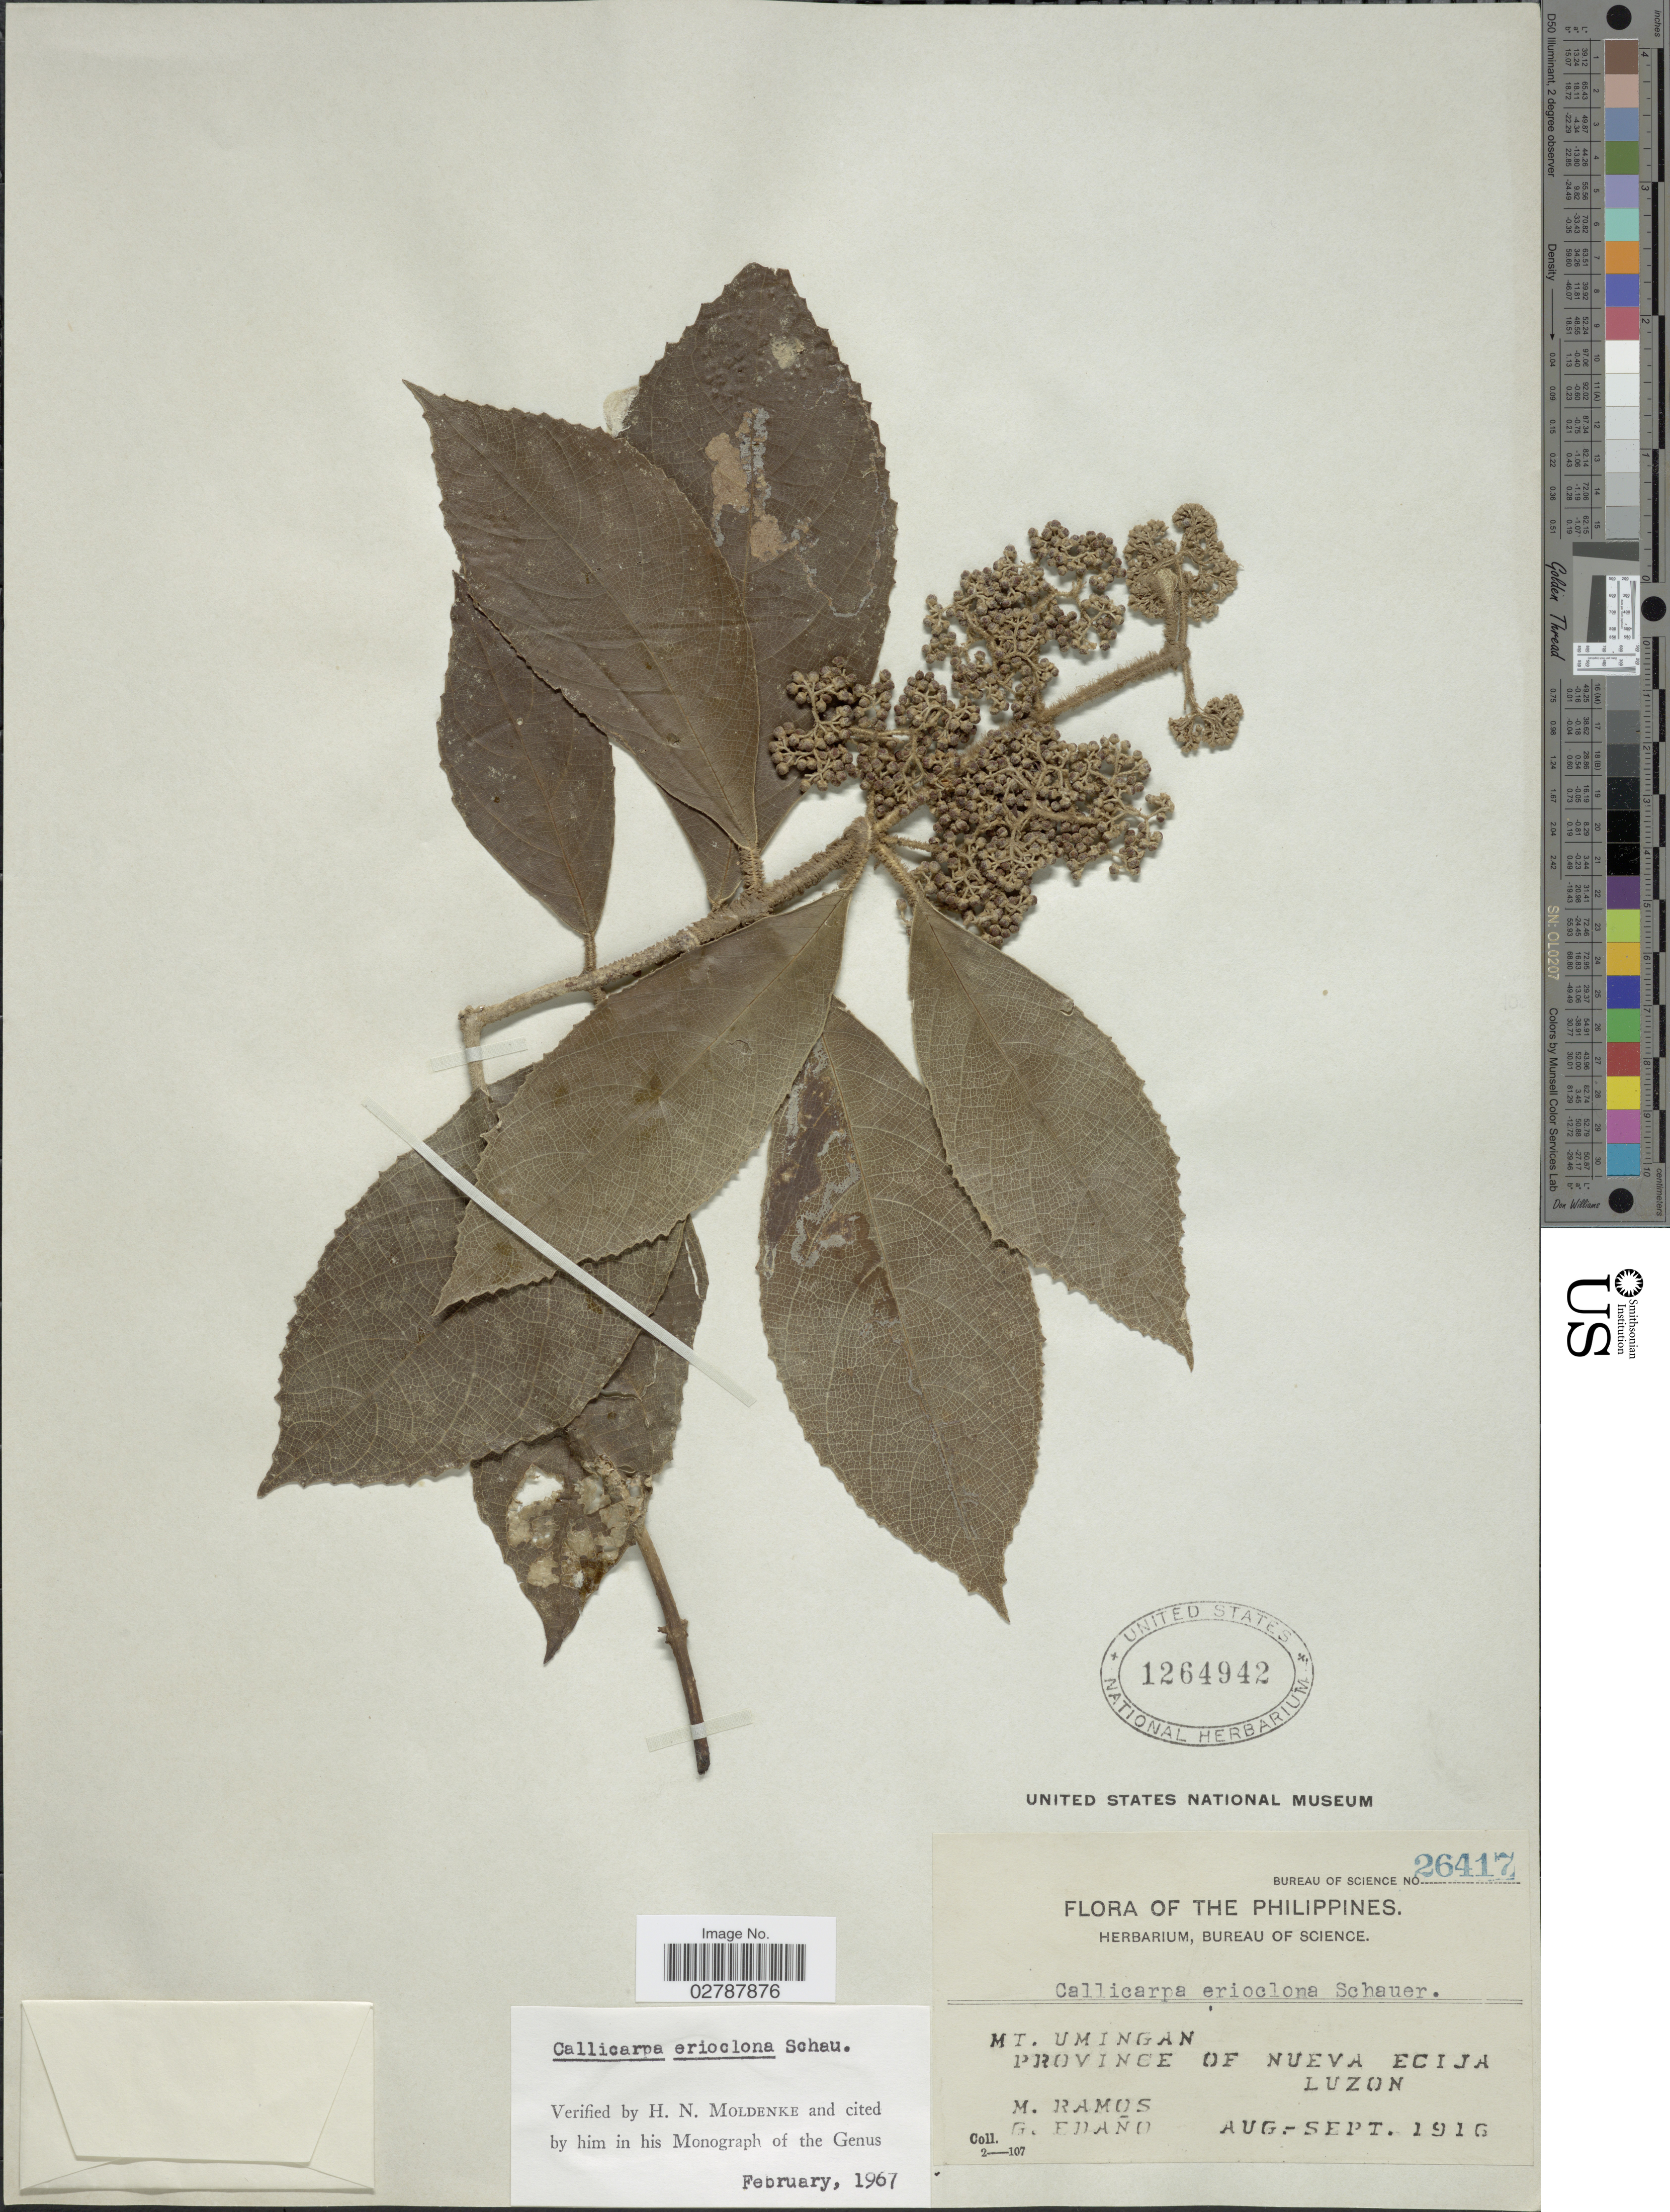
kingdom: Plantae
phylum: Tracheophyta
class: Magnoliopsida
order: Lamiales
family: Lamiaceae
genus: Callicarpa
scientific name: Callicarpa erioclona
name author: Schauer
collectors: M. Ramos & G. Edaño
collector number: Bureau of Science 26417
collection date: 1916-08/1916-09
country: Philippines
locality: Mt. Umingan. Province of Nueva Ecija. Luzon.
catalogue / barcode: US 1264942